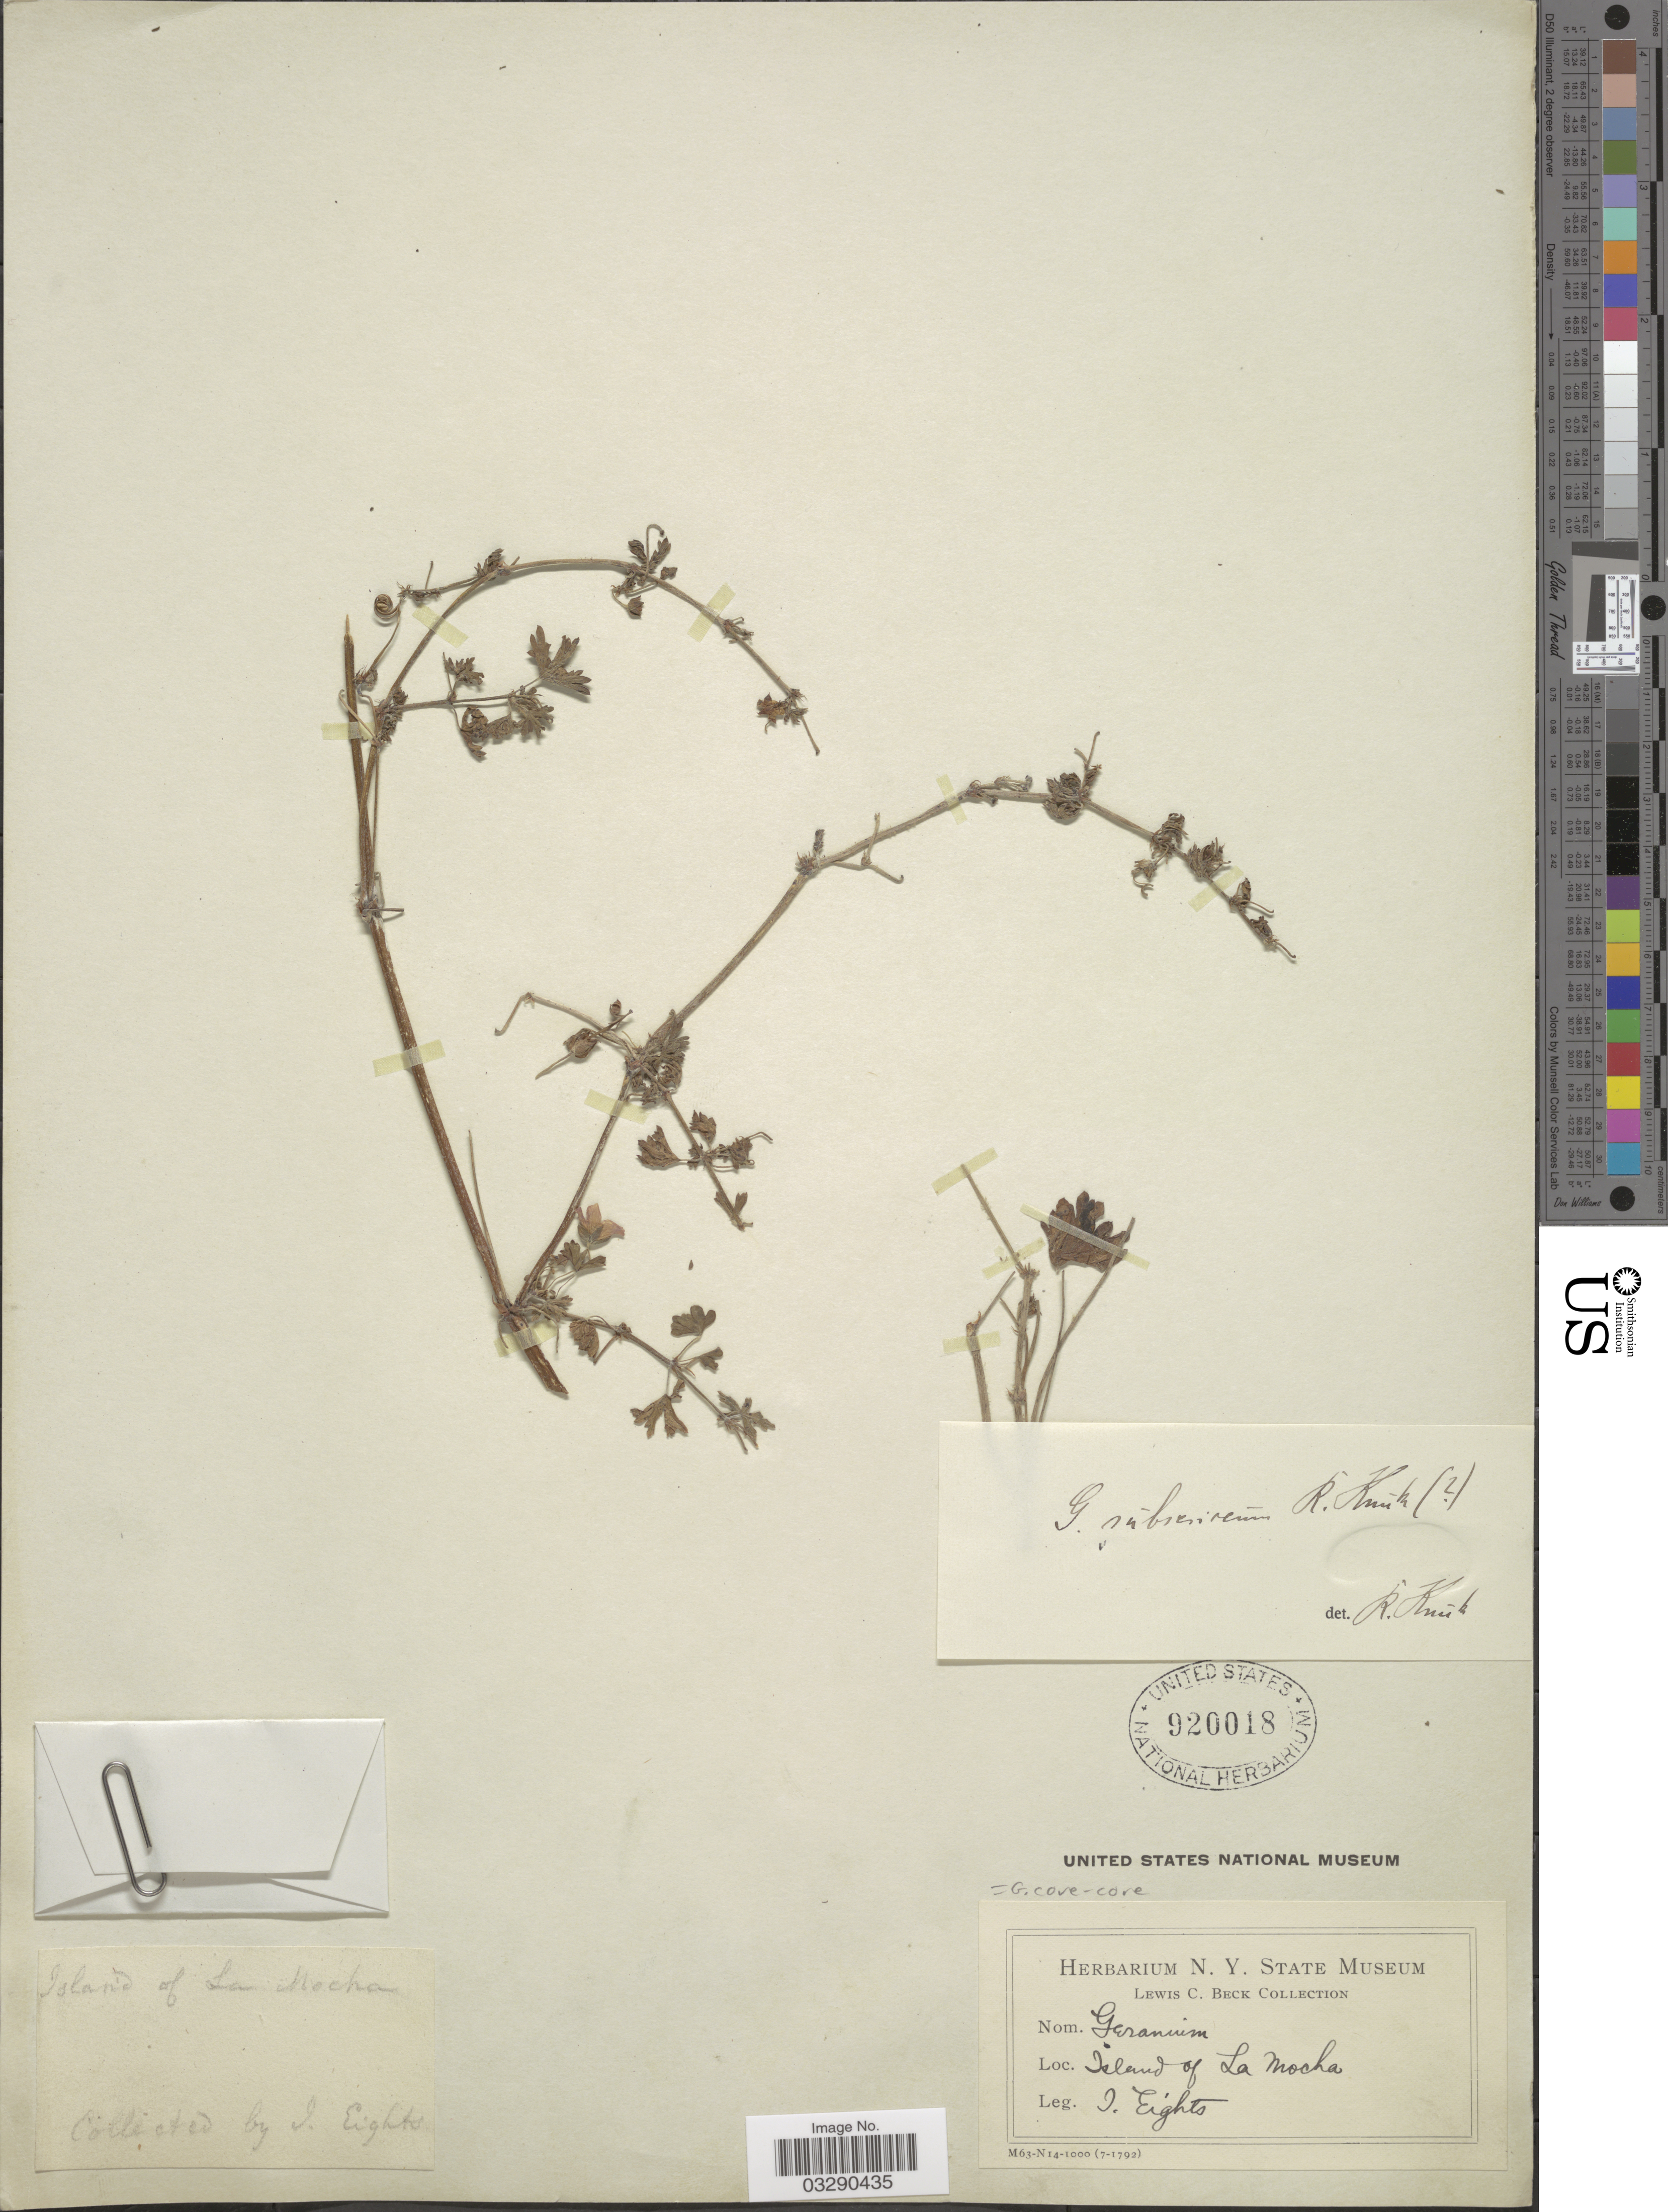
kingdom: Plantae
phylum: Tracheophyta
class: Magnoliopsida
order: Geraniales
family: Geraniaceae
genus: Geranium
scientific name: Geranium sp.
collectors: I. Eights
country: Chile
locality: Island of La Mocha.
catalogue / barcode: US 920018